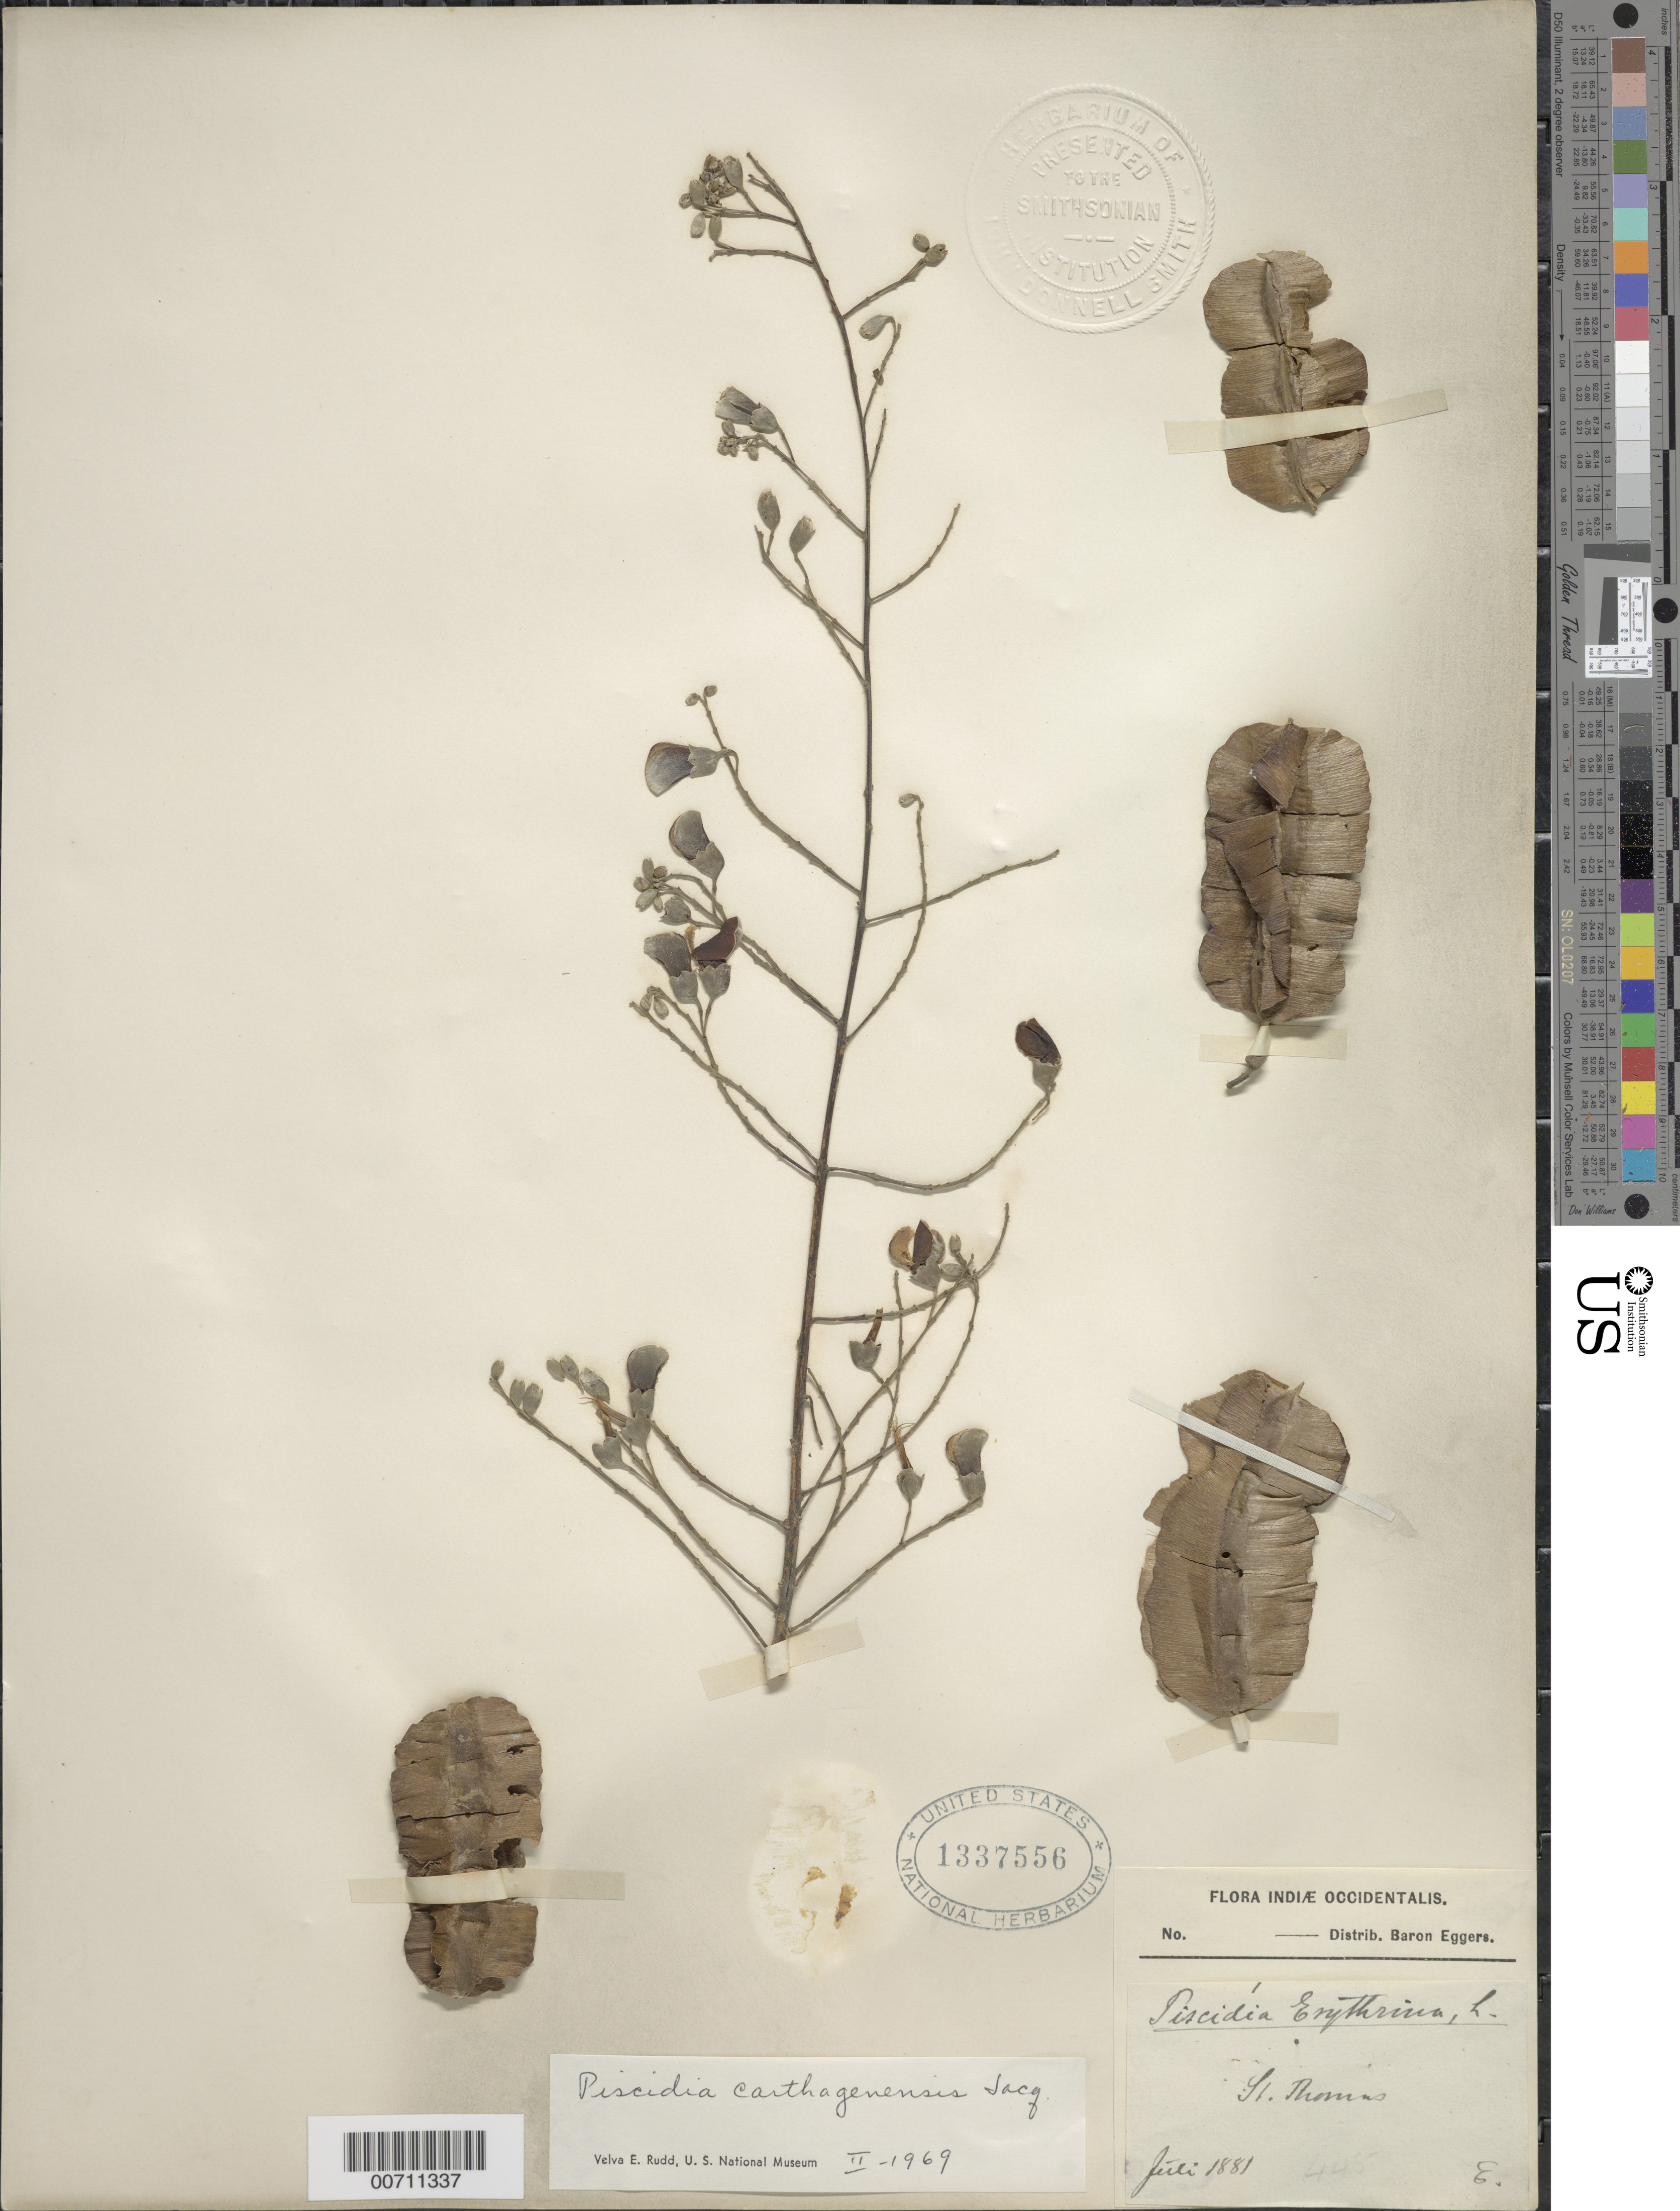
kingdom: Plantae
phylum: Tracheophyta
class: Magnoliopsida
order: Fabales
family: Fabaceae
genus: Piscidia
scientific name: Piscidia carthagenensis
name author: Jacq.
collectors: H. F. A. von Eggers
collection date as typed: Jul 1881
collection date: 1881-07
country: U.S. Virgin Islands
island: St. Thomas Island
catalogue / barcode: US 1337556